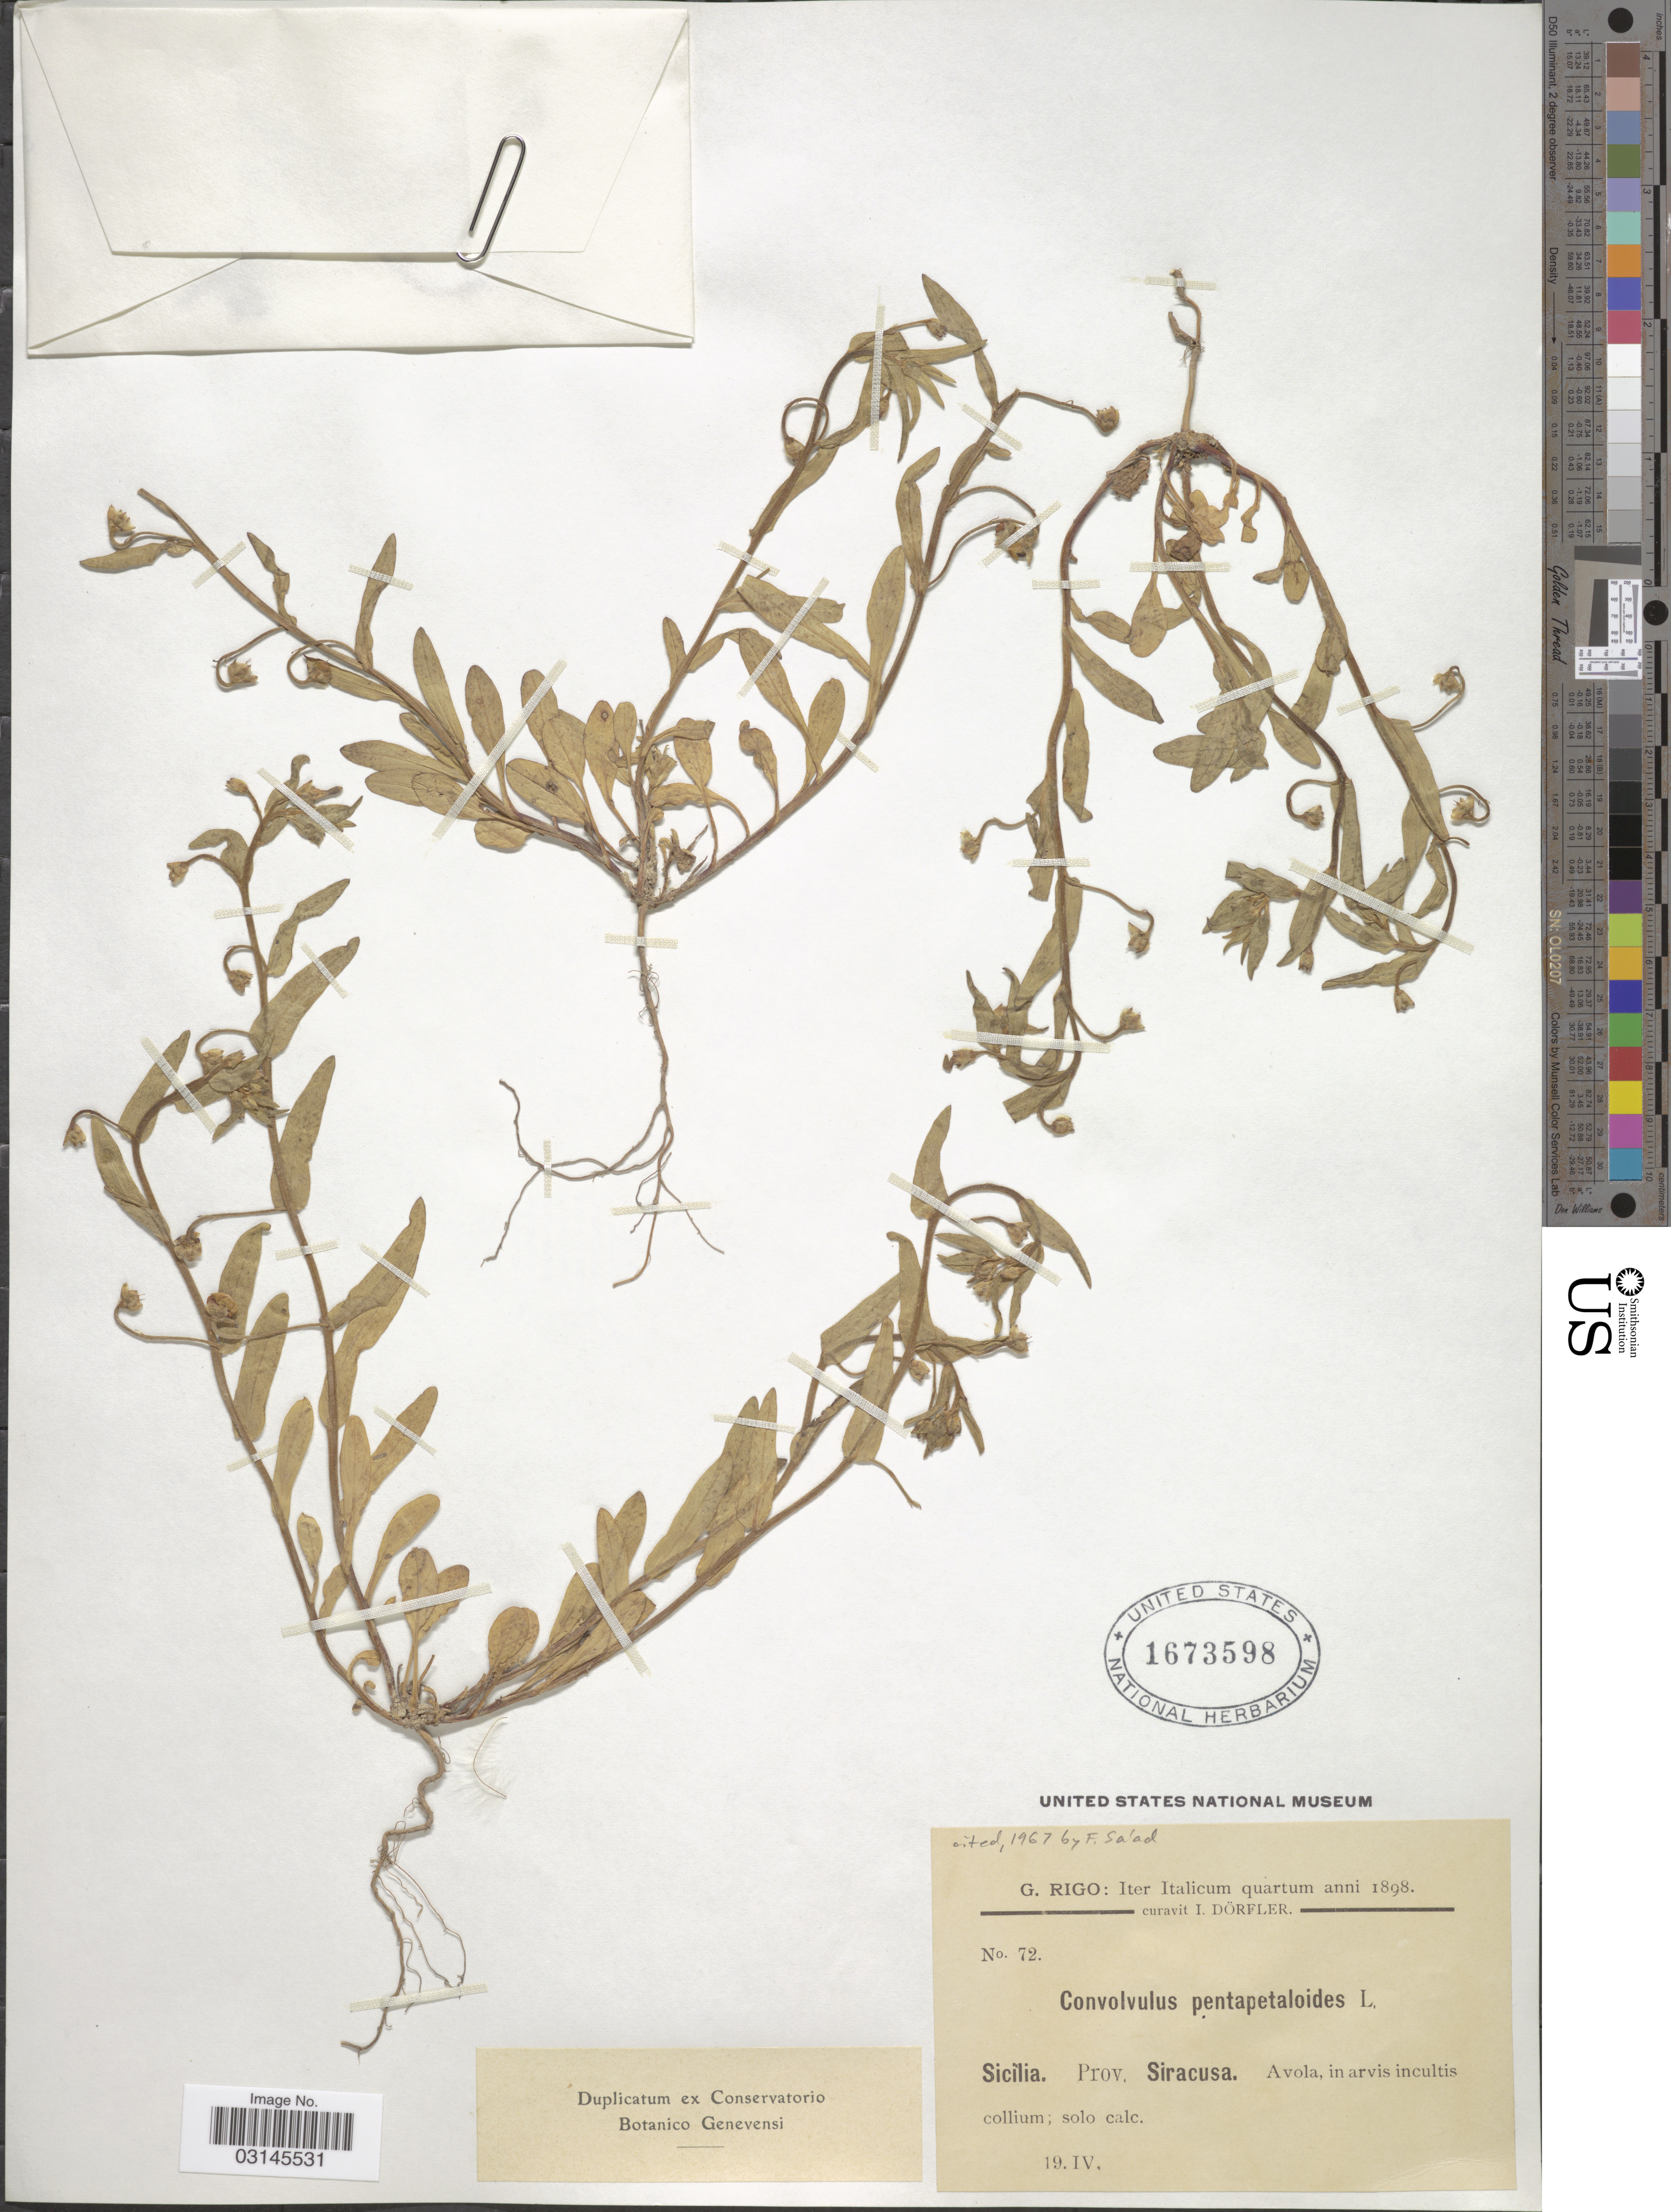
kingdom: Plantae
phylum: Tracheophyta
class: Magnoliopsida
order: Solanales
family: Convolvulaceae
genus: Convolvulus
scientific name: Convolvulus pentapetaloides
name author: L.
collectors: G. Rigo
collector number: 72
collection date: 1898-04-19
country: Italy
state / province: Siciliana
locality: Sicilia. Prov. Siracusa. Avola.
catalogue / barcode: US 1673598